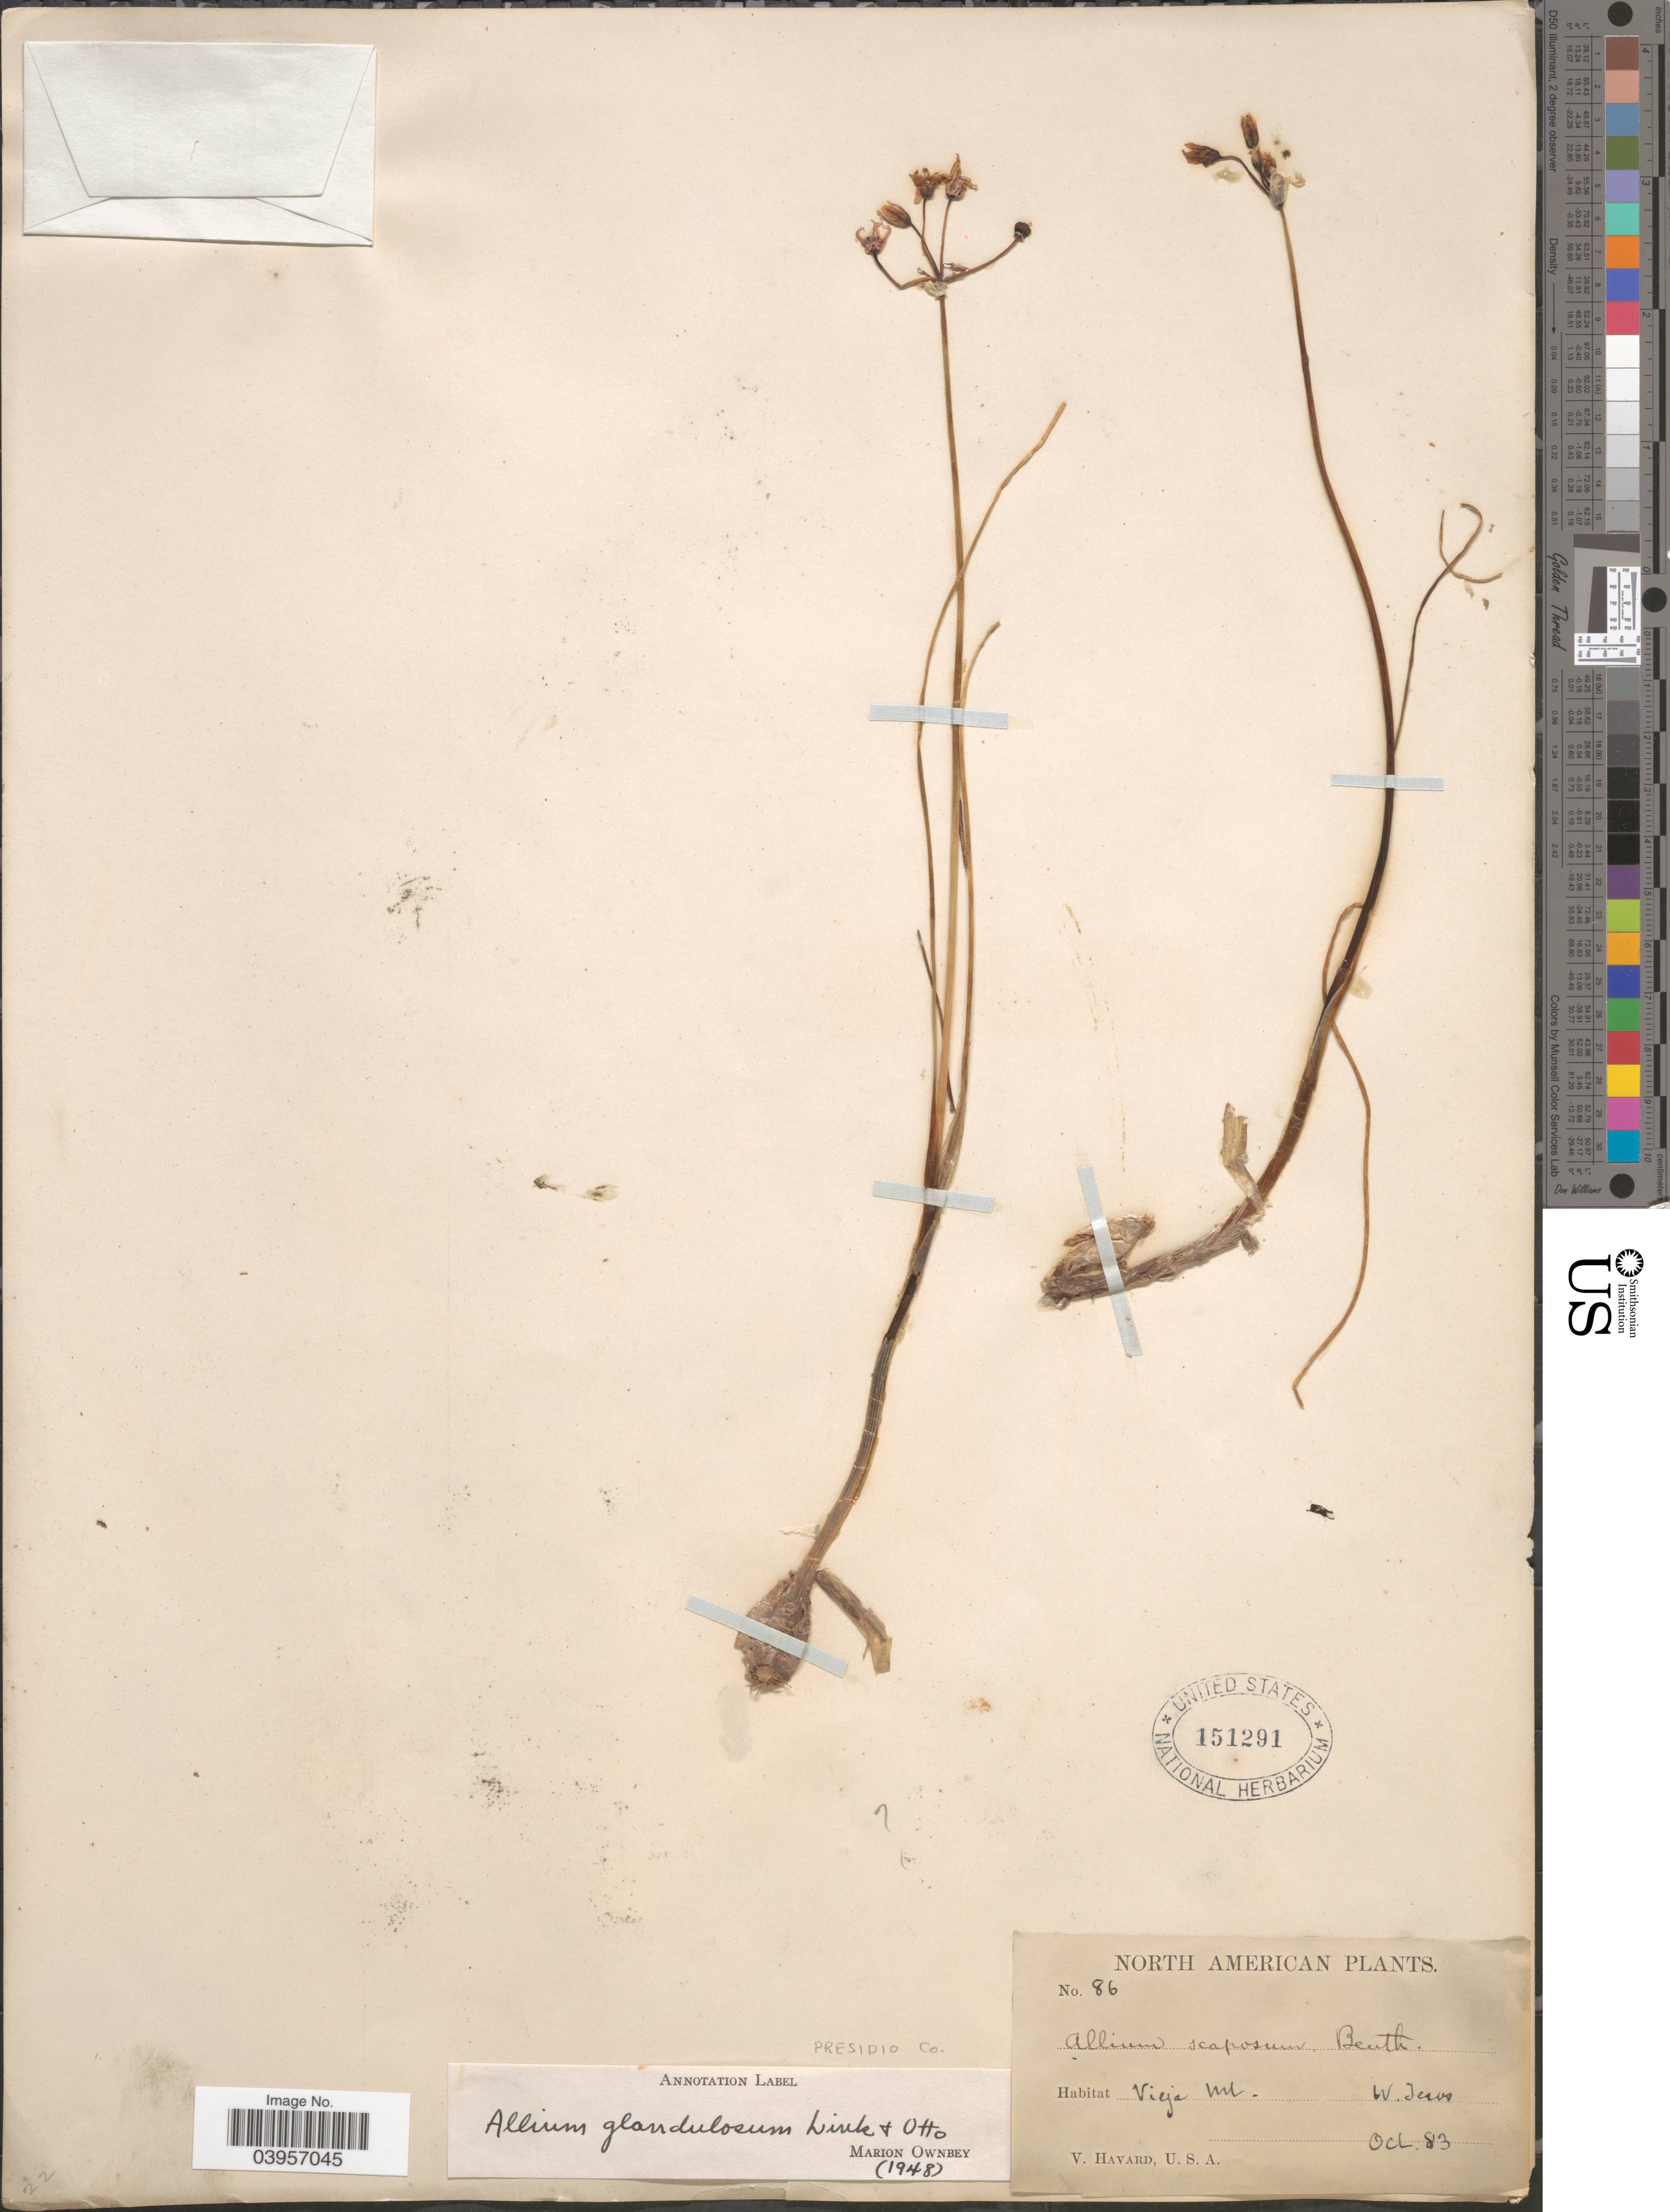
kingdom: Plantae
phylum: Tracheophyta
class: Liliopsida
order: Asparagales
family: Amaryllidaceae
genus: Allium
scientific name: Allium sp.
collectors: V. Havard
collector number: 86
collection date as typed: Transcribed d/m/y: /10/83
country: United States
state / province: Texas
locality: Vieja Mt. W. Texas. Presidio Co.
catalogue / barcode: US 151291